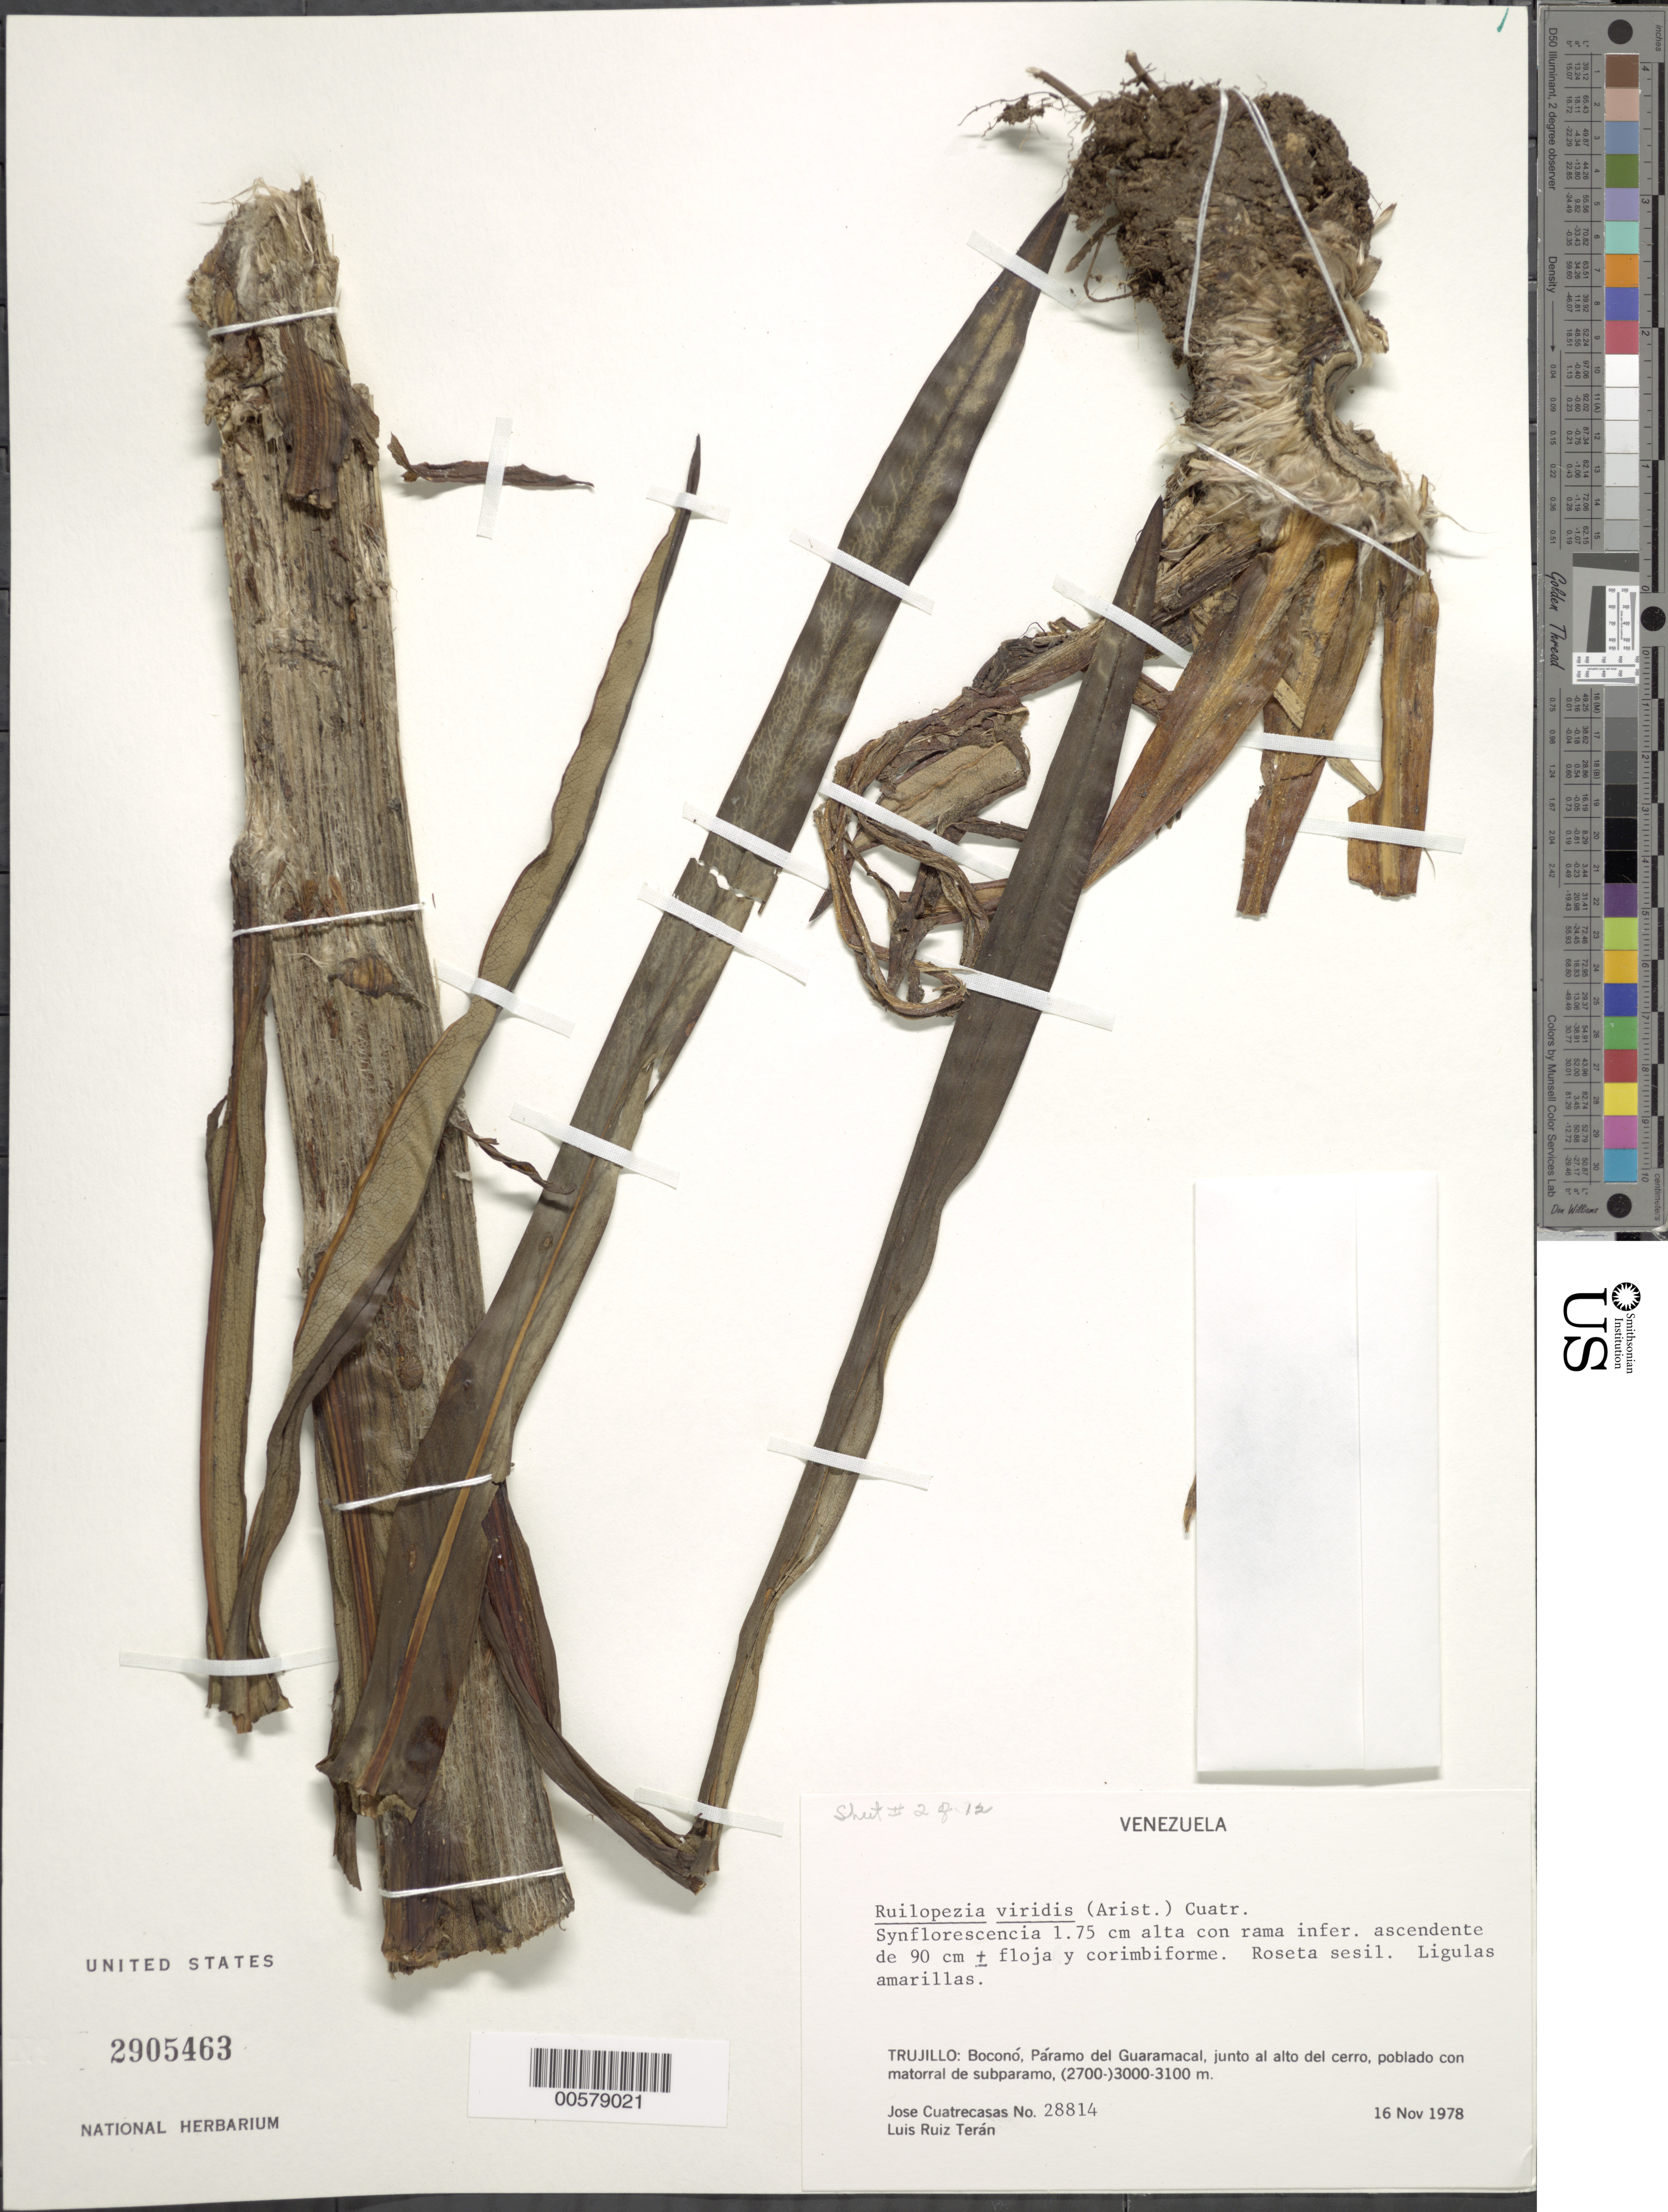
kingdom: Plantae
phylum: Tracheophyta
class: Magnoliopsida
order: Asterales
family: Asteraceae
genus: Ruilopezia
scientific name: Ruilopezia viridis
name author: (Aristeg.) Cuatrec.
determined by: Cuatrecasas, J.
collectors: J. Cuatrecasas & L. E. Ruíz-Terán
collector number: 28814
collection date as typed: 16 Nov 1978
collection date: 1978-11-16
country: Venezuela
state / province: Trujillo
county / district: Boconó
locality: Páramo de Guaramacal, junto al alto del cerro, poblado con matorral de subparamo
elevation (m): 2700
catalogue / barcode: US 2905463